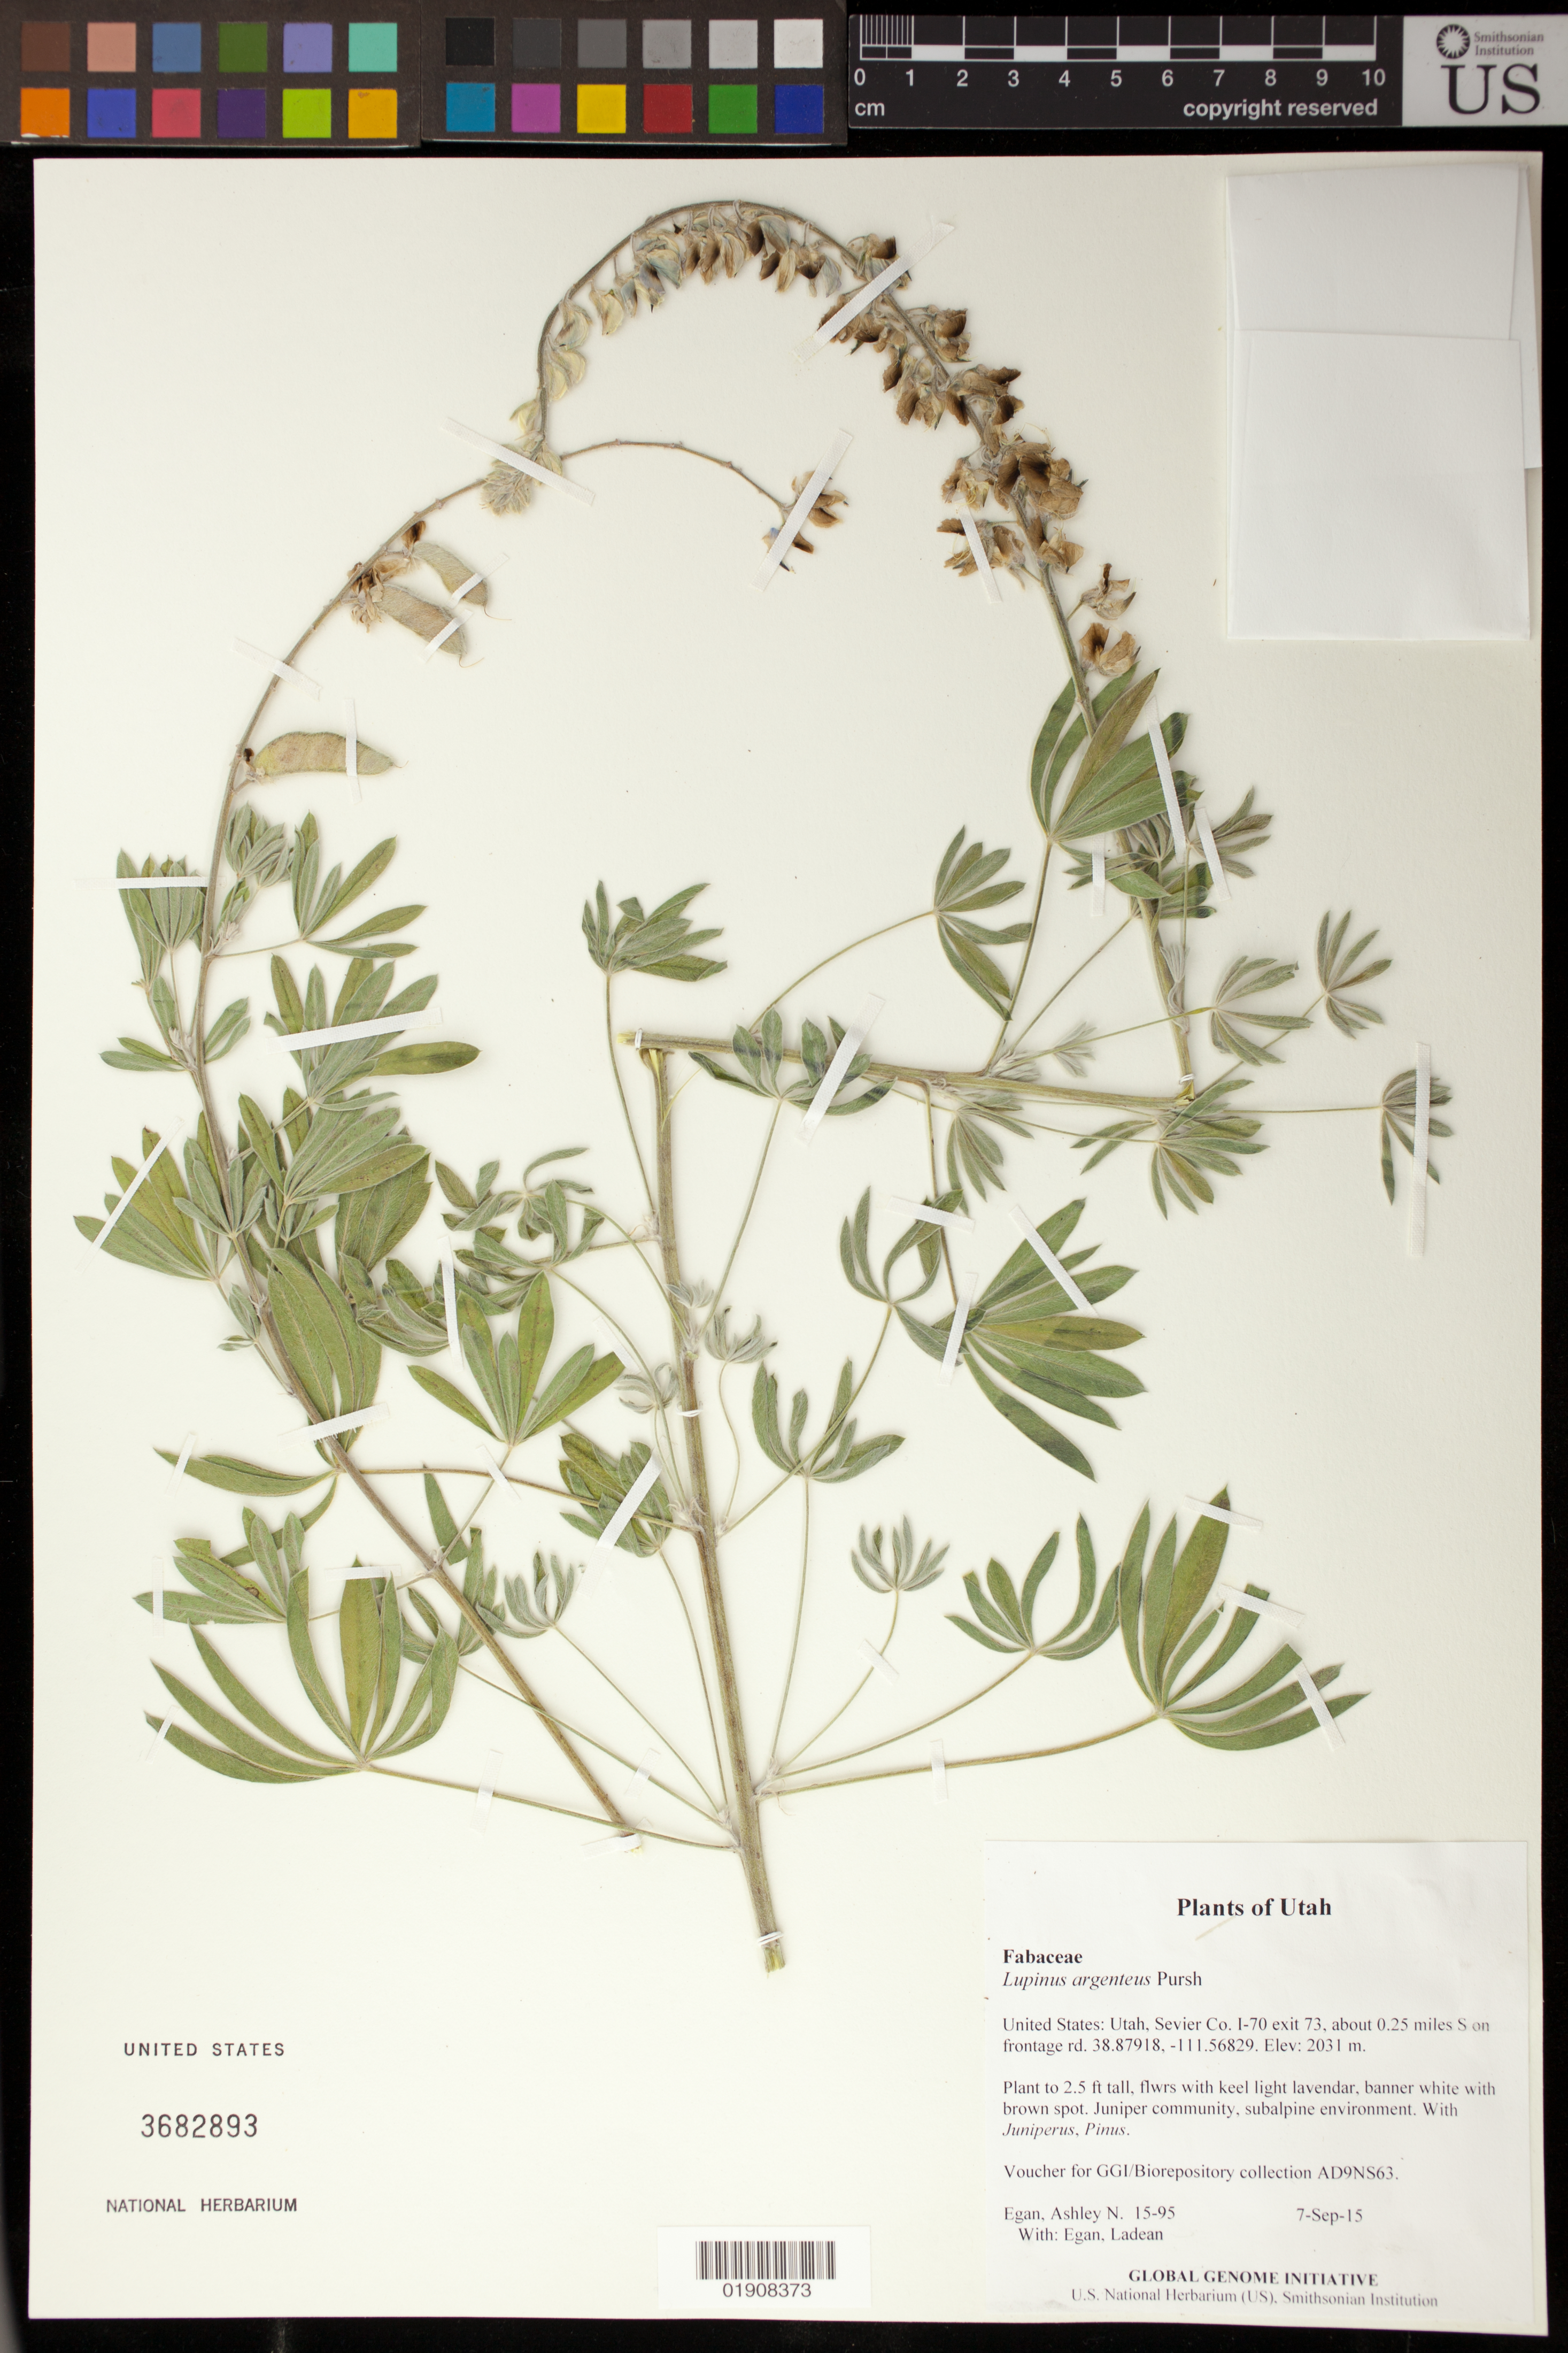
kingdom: Plantae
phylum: Tracheophyta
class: Magnoliopsida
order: Fabales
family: Fabaceae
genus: Lupinus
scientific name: Lupinus argenteus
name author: Pursh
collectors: A. N. Egan & L. Egan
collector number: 15-95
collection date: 2015-09-07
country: United States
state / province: Utah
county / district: Sevier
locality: I-70 exit 73, about 0.25 miles S on frontage rd.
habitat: Juniper community, subalpine environment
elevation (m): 2031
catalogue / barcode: US 3682893